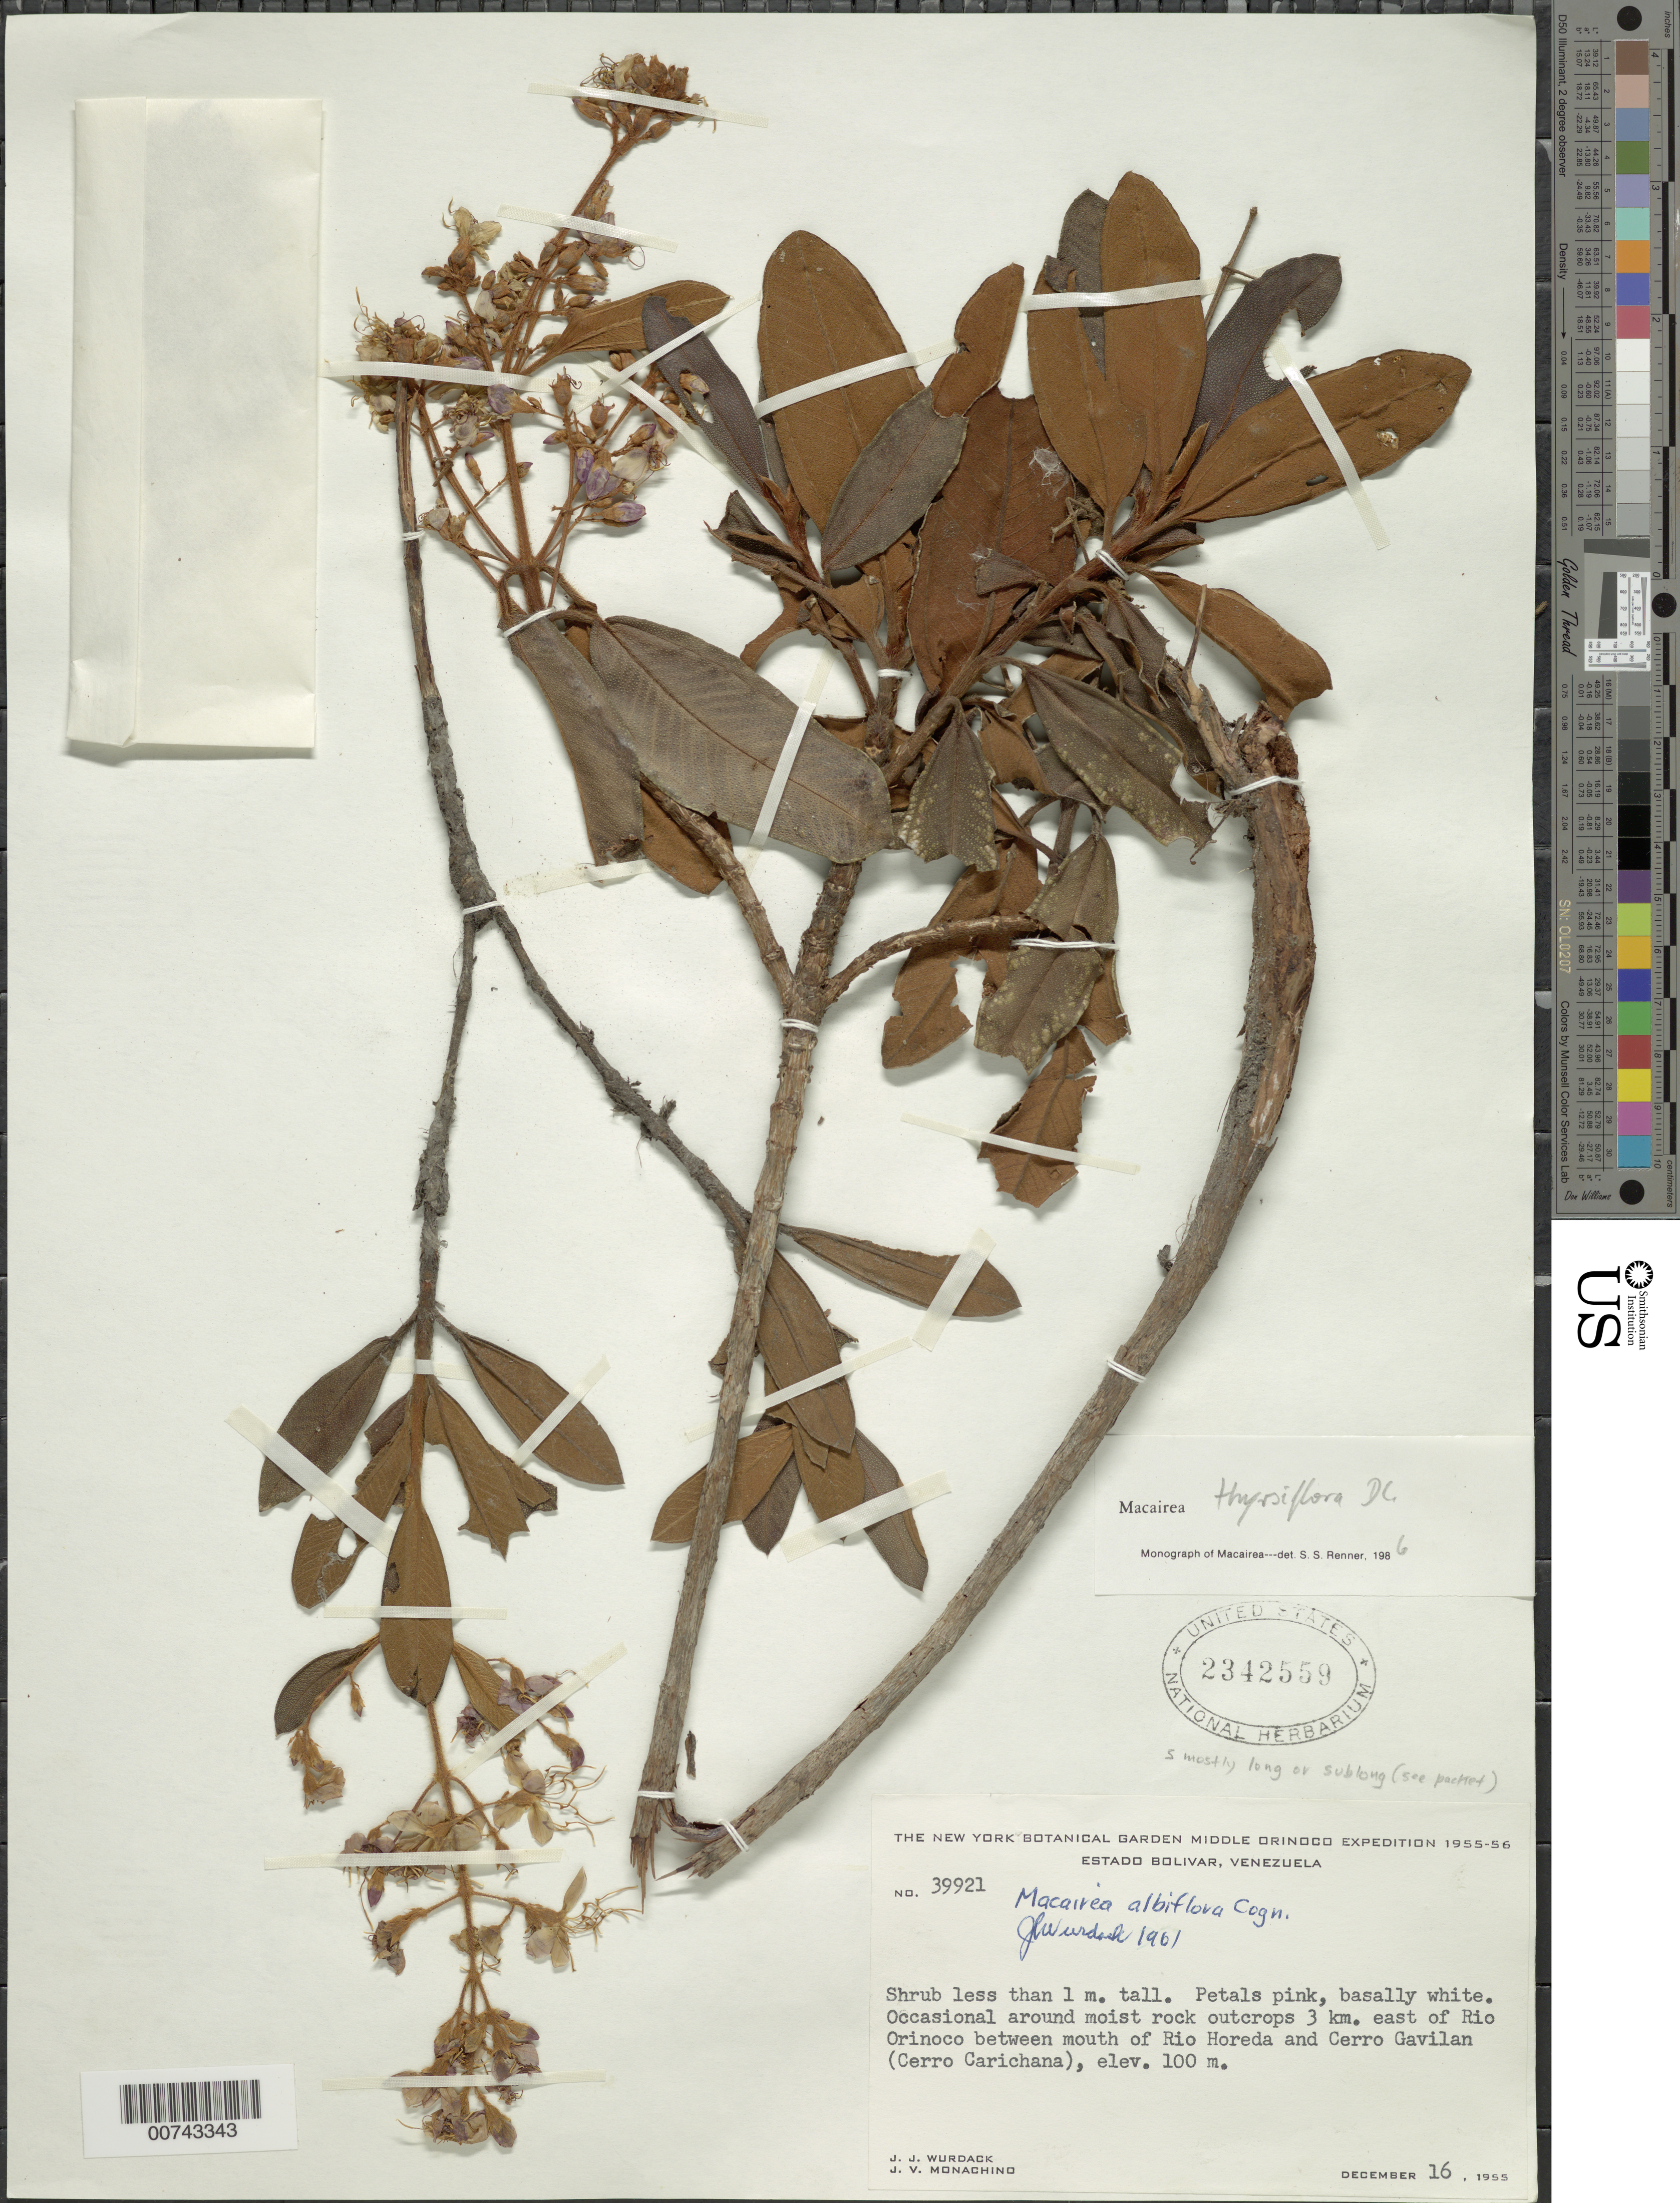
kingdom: Plantae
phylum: Tracheophyta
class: Magnoliopsida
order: Myrtales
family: Melastomataceae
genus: Macairea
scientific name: Macairea thyrsiflora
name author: DC.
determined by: Nunes da Silva, Diego, (RB), Jardim Botanico do Rio de Janeiro - Herbario (BRAZIL)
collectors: J. J. Wurdack & J. V. Monachino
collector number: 39921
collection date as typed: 16-Dec-55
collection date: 1955-12-16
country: Venezuela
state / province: Bolívar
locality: Río Orinoco, 1-3 km E of, between mouth of Río Horeda & Cerro Gavilan (Cerro Carichana)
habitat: Moist rock outcrops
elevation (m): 100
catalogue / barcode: US 2342559